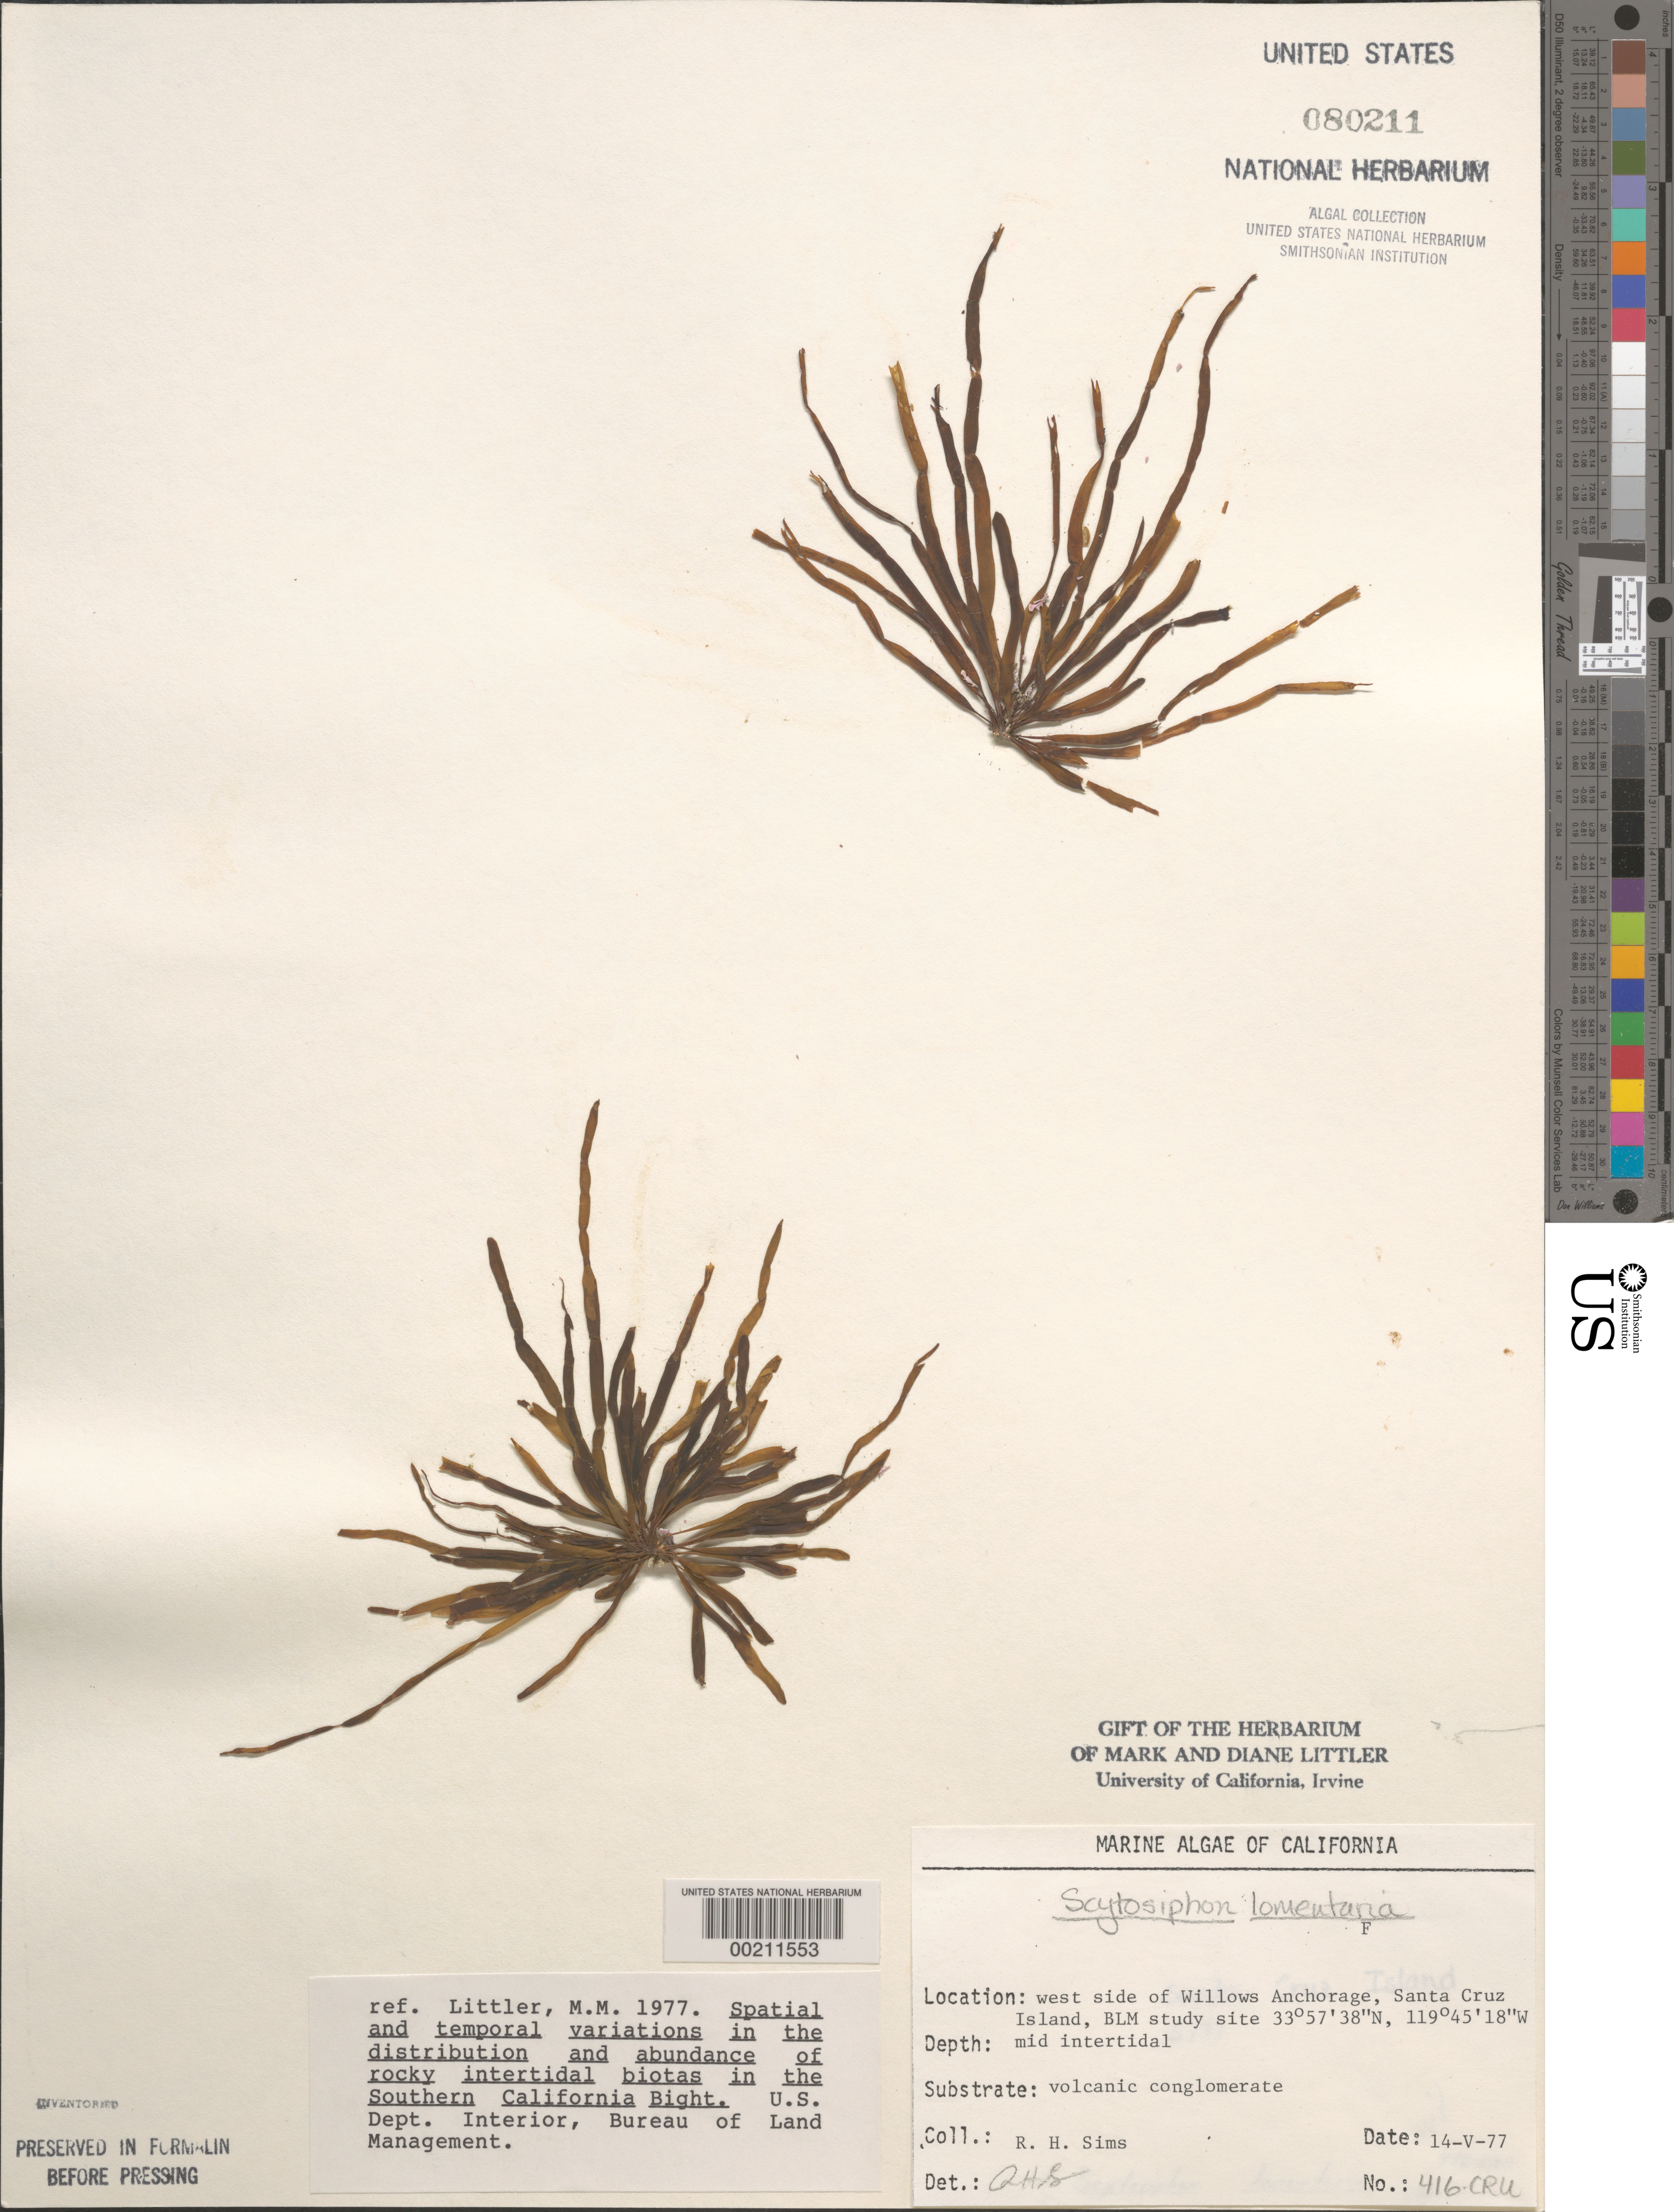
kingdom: Chromista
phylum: Ochrophyta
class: Phaeophyceae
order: Scytosiphonales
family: Scytosiphonaceae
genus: Scytosiphon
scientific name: Scytosiphon lomentaria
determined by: Sims, Robert H.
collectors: R. H. Sims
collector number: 416-cru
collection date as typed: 14 May 1977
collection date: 1977-05-14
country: United States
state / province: California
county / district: Santa Barbara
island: Santa Cruz Island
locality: Willows Anchorage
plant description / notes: BLM-SOCALBIGHT Rocky Intertidal Survey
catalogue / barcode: US 80211